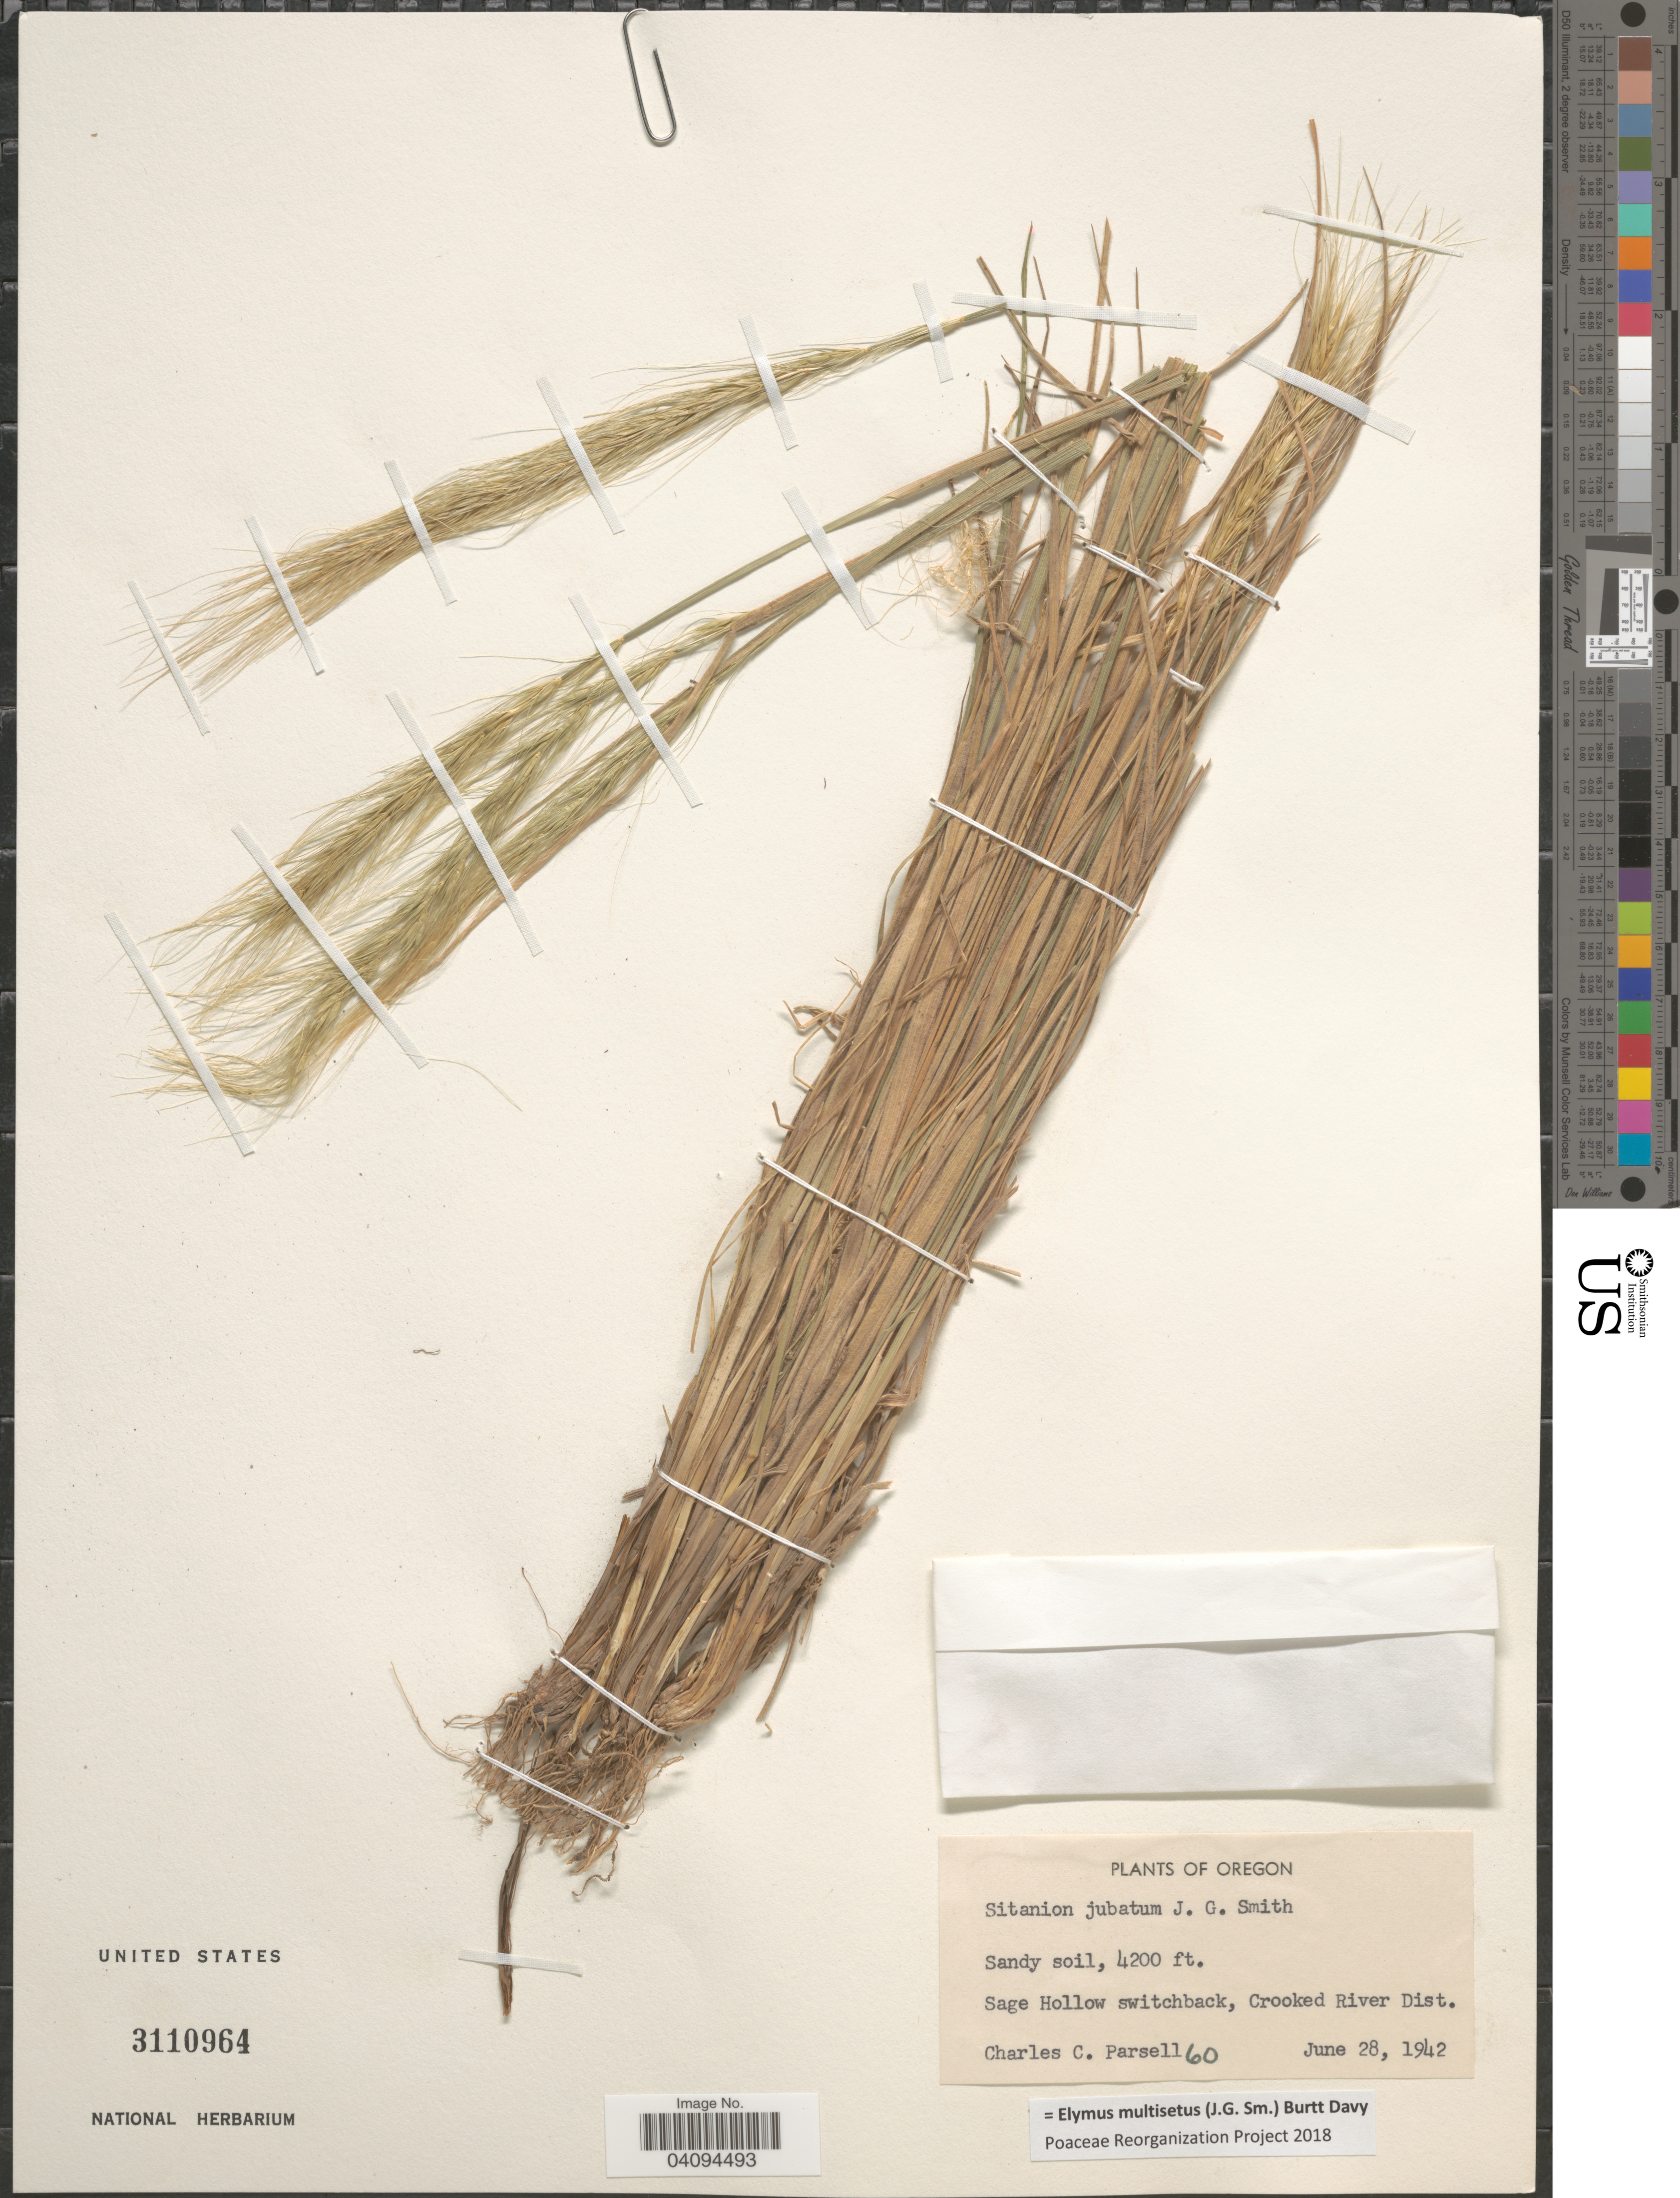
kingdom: Plantae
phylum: Tracheophyta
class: Liliopsida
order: Poales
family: Poaceae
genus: Elymus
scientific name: Elymus multisetus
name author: (J.G. Sm.) Burtt Davy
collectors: C. Parsell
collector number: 60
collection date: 1942-06-28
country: United States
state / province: Oregon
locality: Sage Hollow switchbank, Crooked River Dist.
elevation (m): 1280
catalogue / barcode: US 3110964